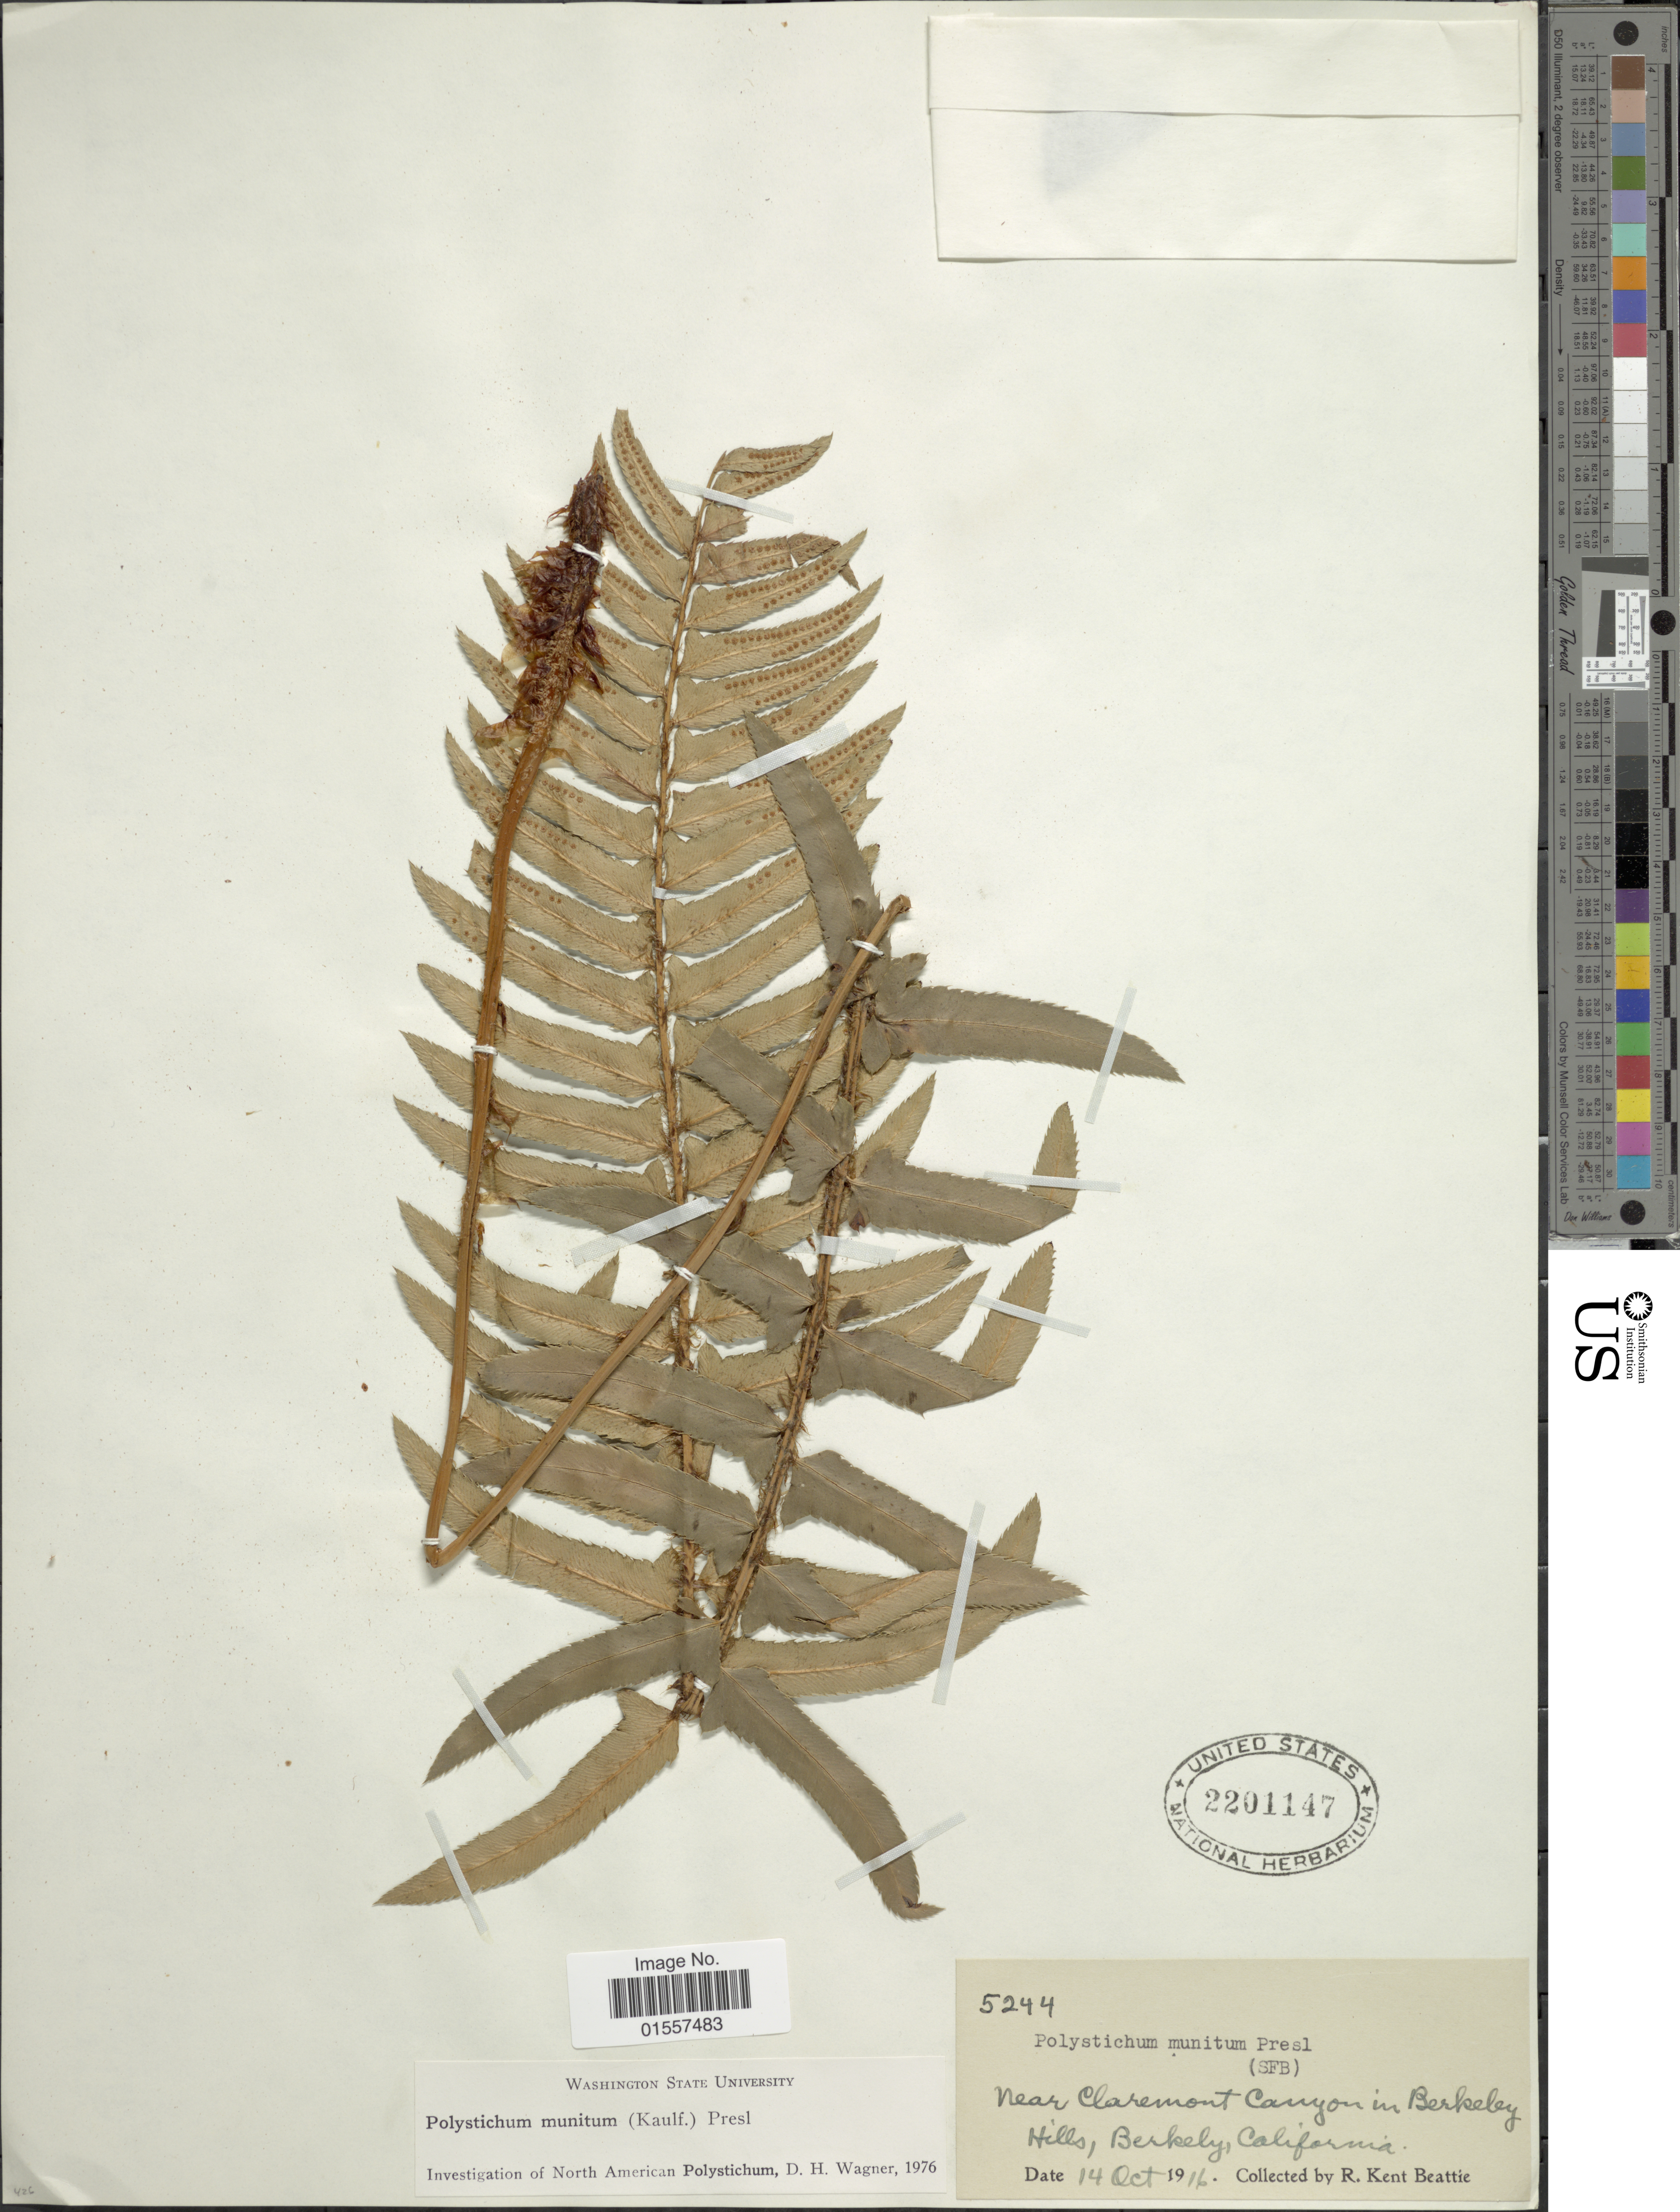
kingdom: Plantae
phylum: Tracheophyta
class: Polypodiopsida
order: Polypodiales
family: Dryopteridaceae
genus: Polystichum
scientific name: Polystichum munitum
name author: (Kaulf.) C. Presl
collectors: R. K. Beattie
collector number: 5244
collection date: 1916-10-14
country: United States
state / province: California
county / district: Alameda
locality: Near Claremont, Canyon in Berkeley Hills, Berkely, California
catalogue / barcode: US 2201147